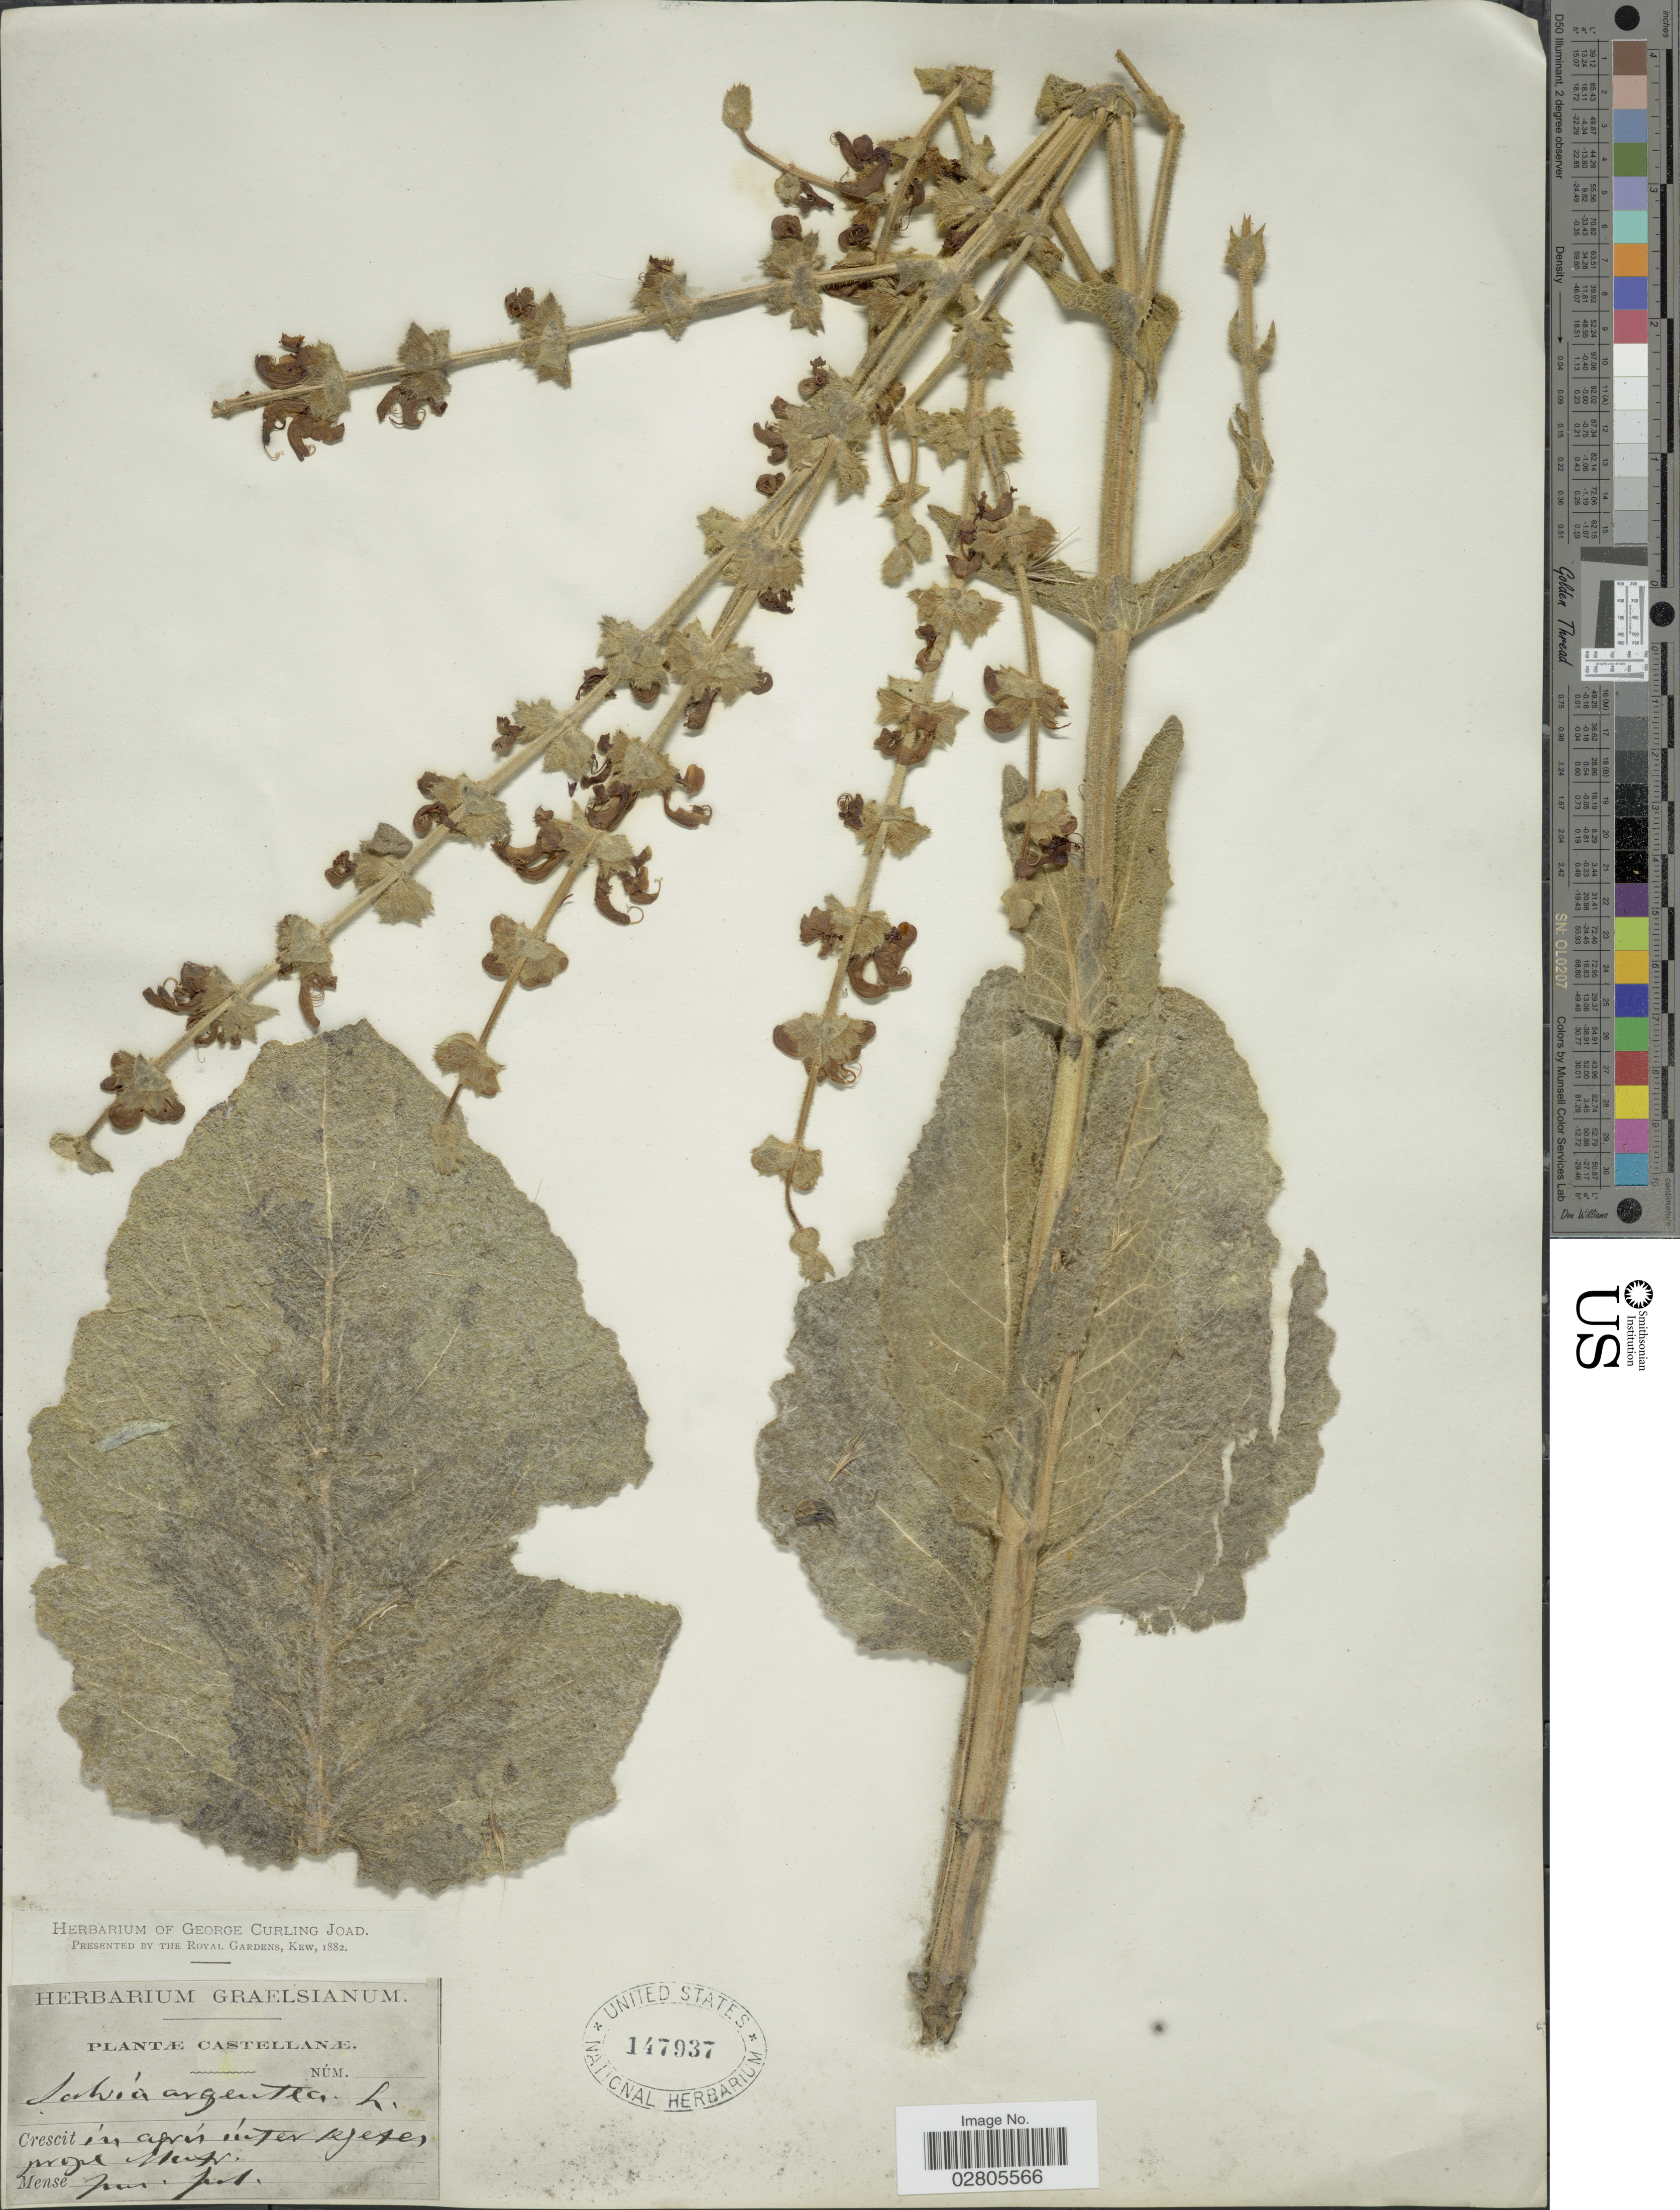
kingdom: Plantae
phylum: Tracheophyta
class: Magnoliopsida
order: Lamiales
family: Lamiaceae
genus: Salvia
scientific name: Salvia argentea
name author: L.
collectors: ex Herb. Graelsianum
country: Spain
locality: Castellanæ. Crescit in agris inter segetes prope Much.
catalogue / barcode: US 147937